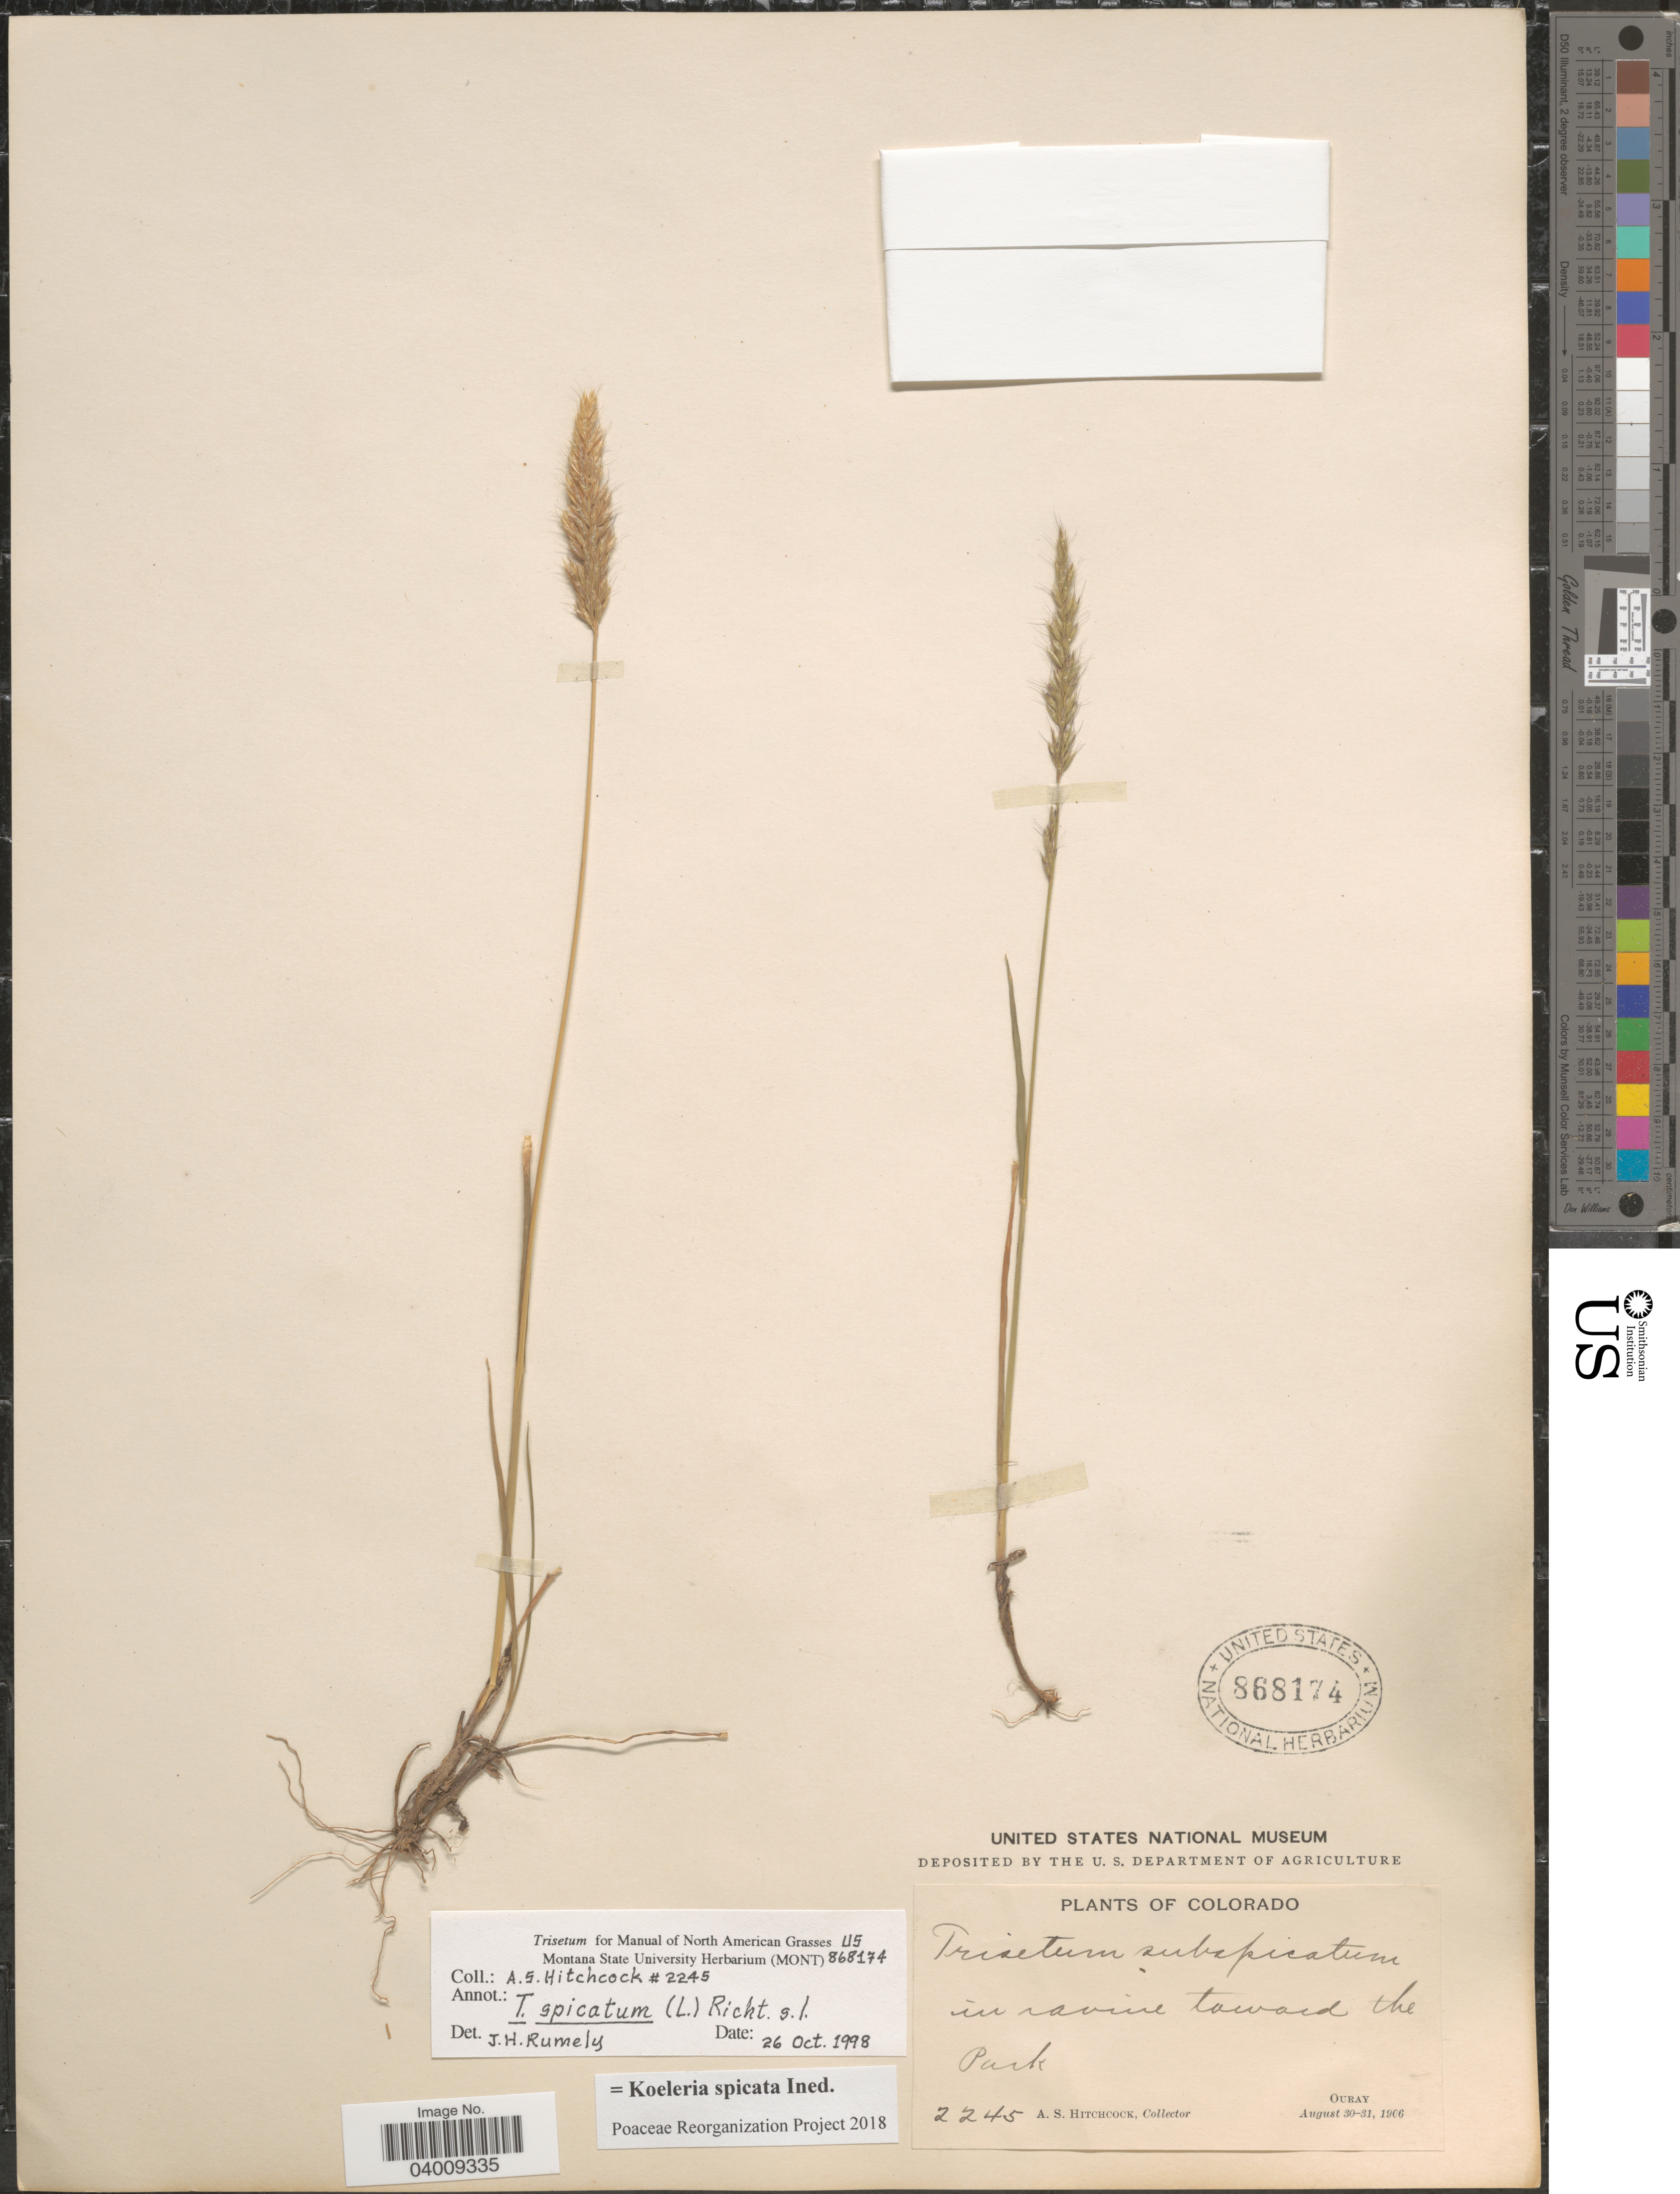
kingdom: Plantae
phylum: Tracheophyta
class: Liliopsida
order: Poales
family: Poaceae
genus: Koeleria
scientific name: Koeleria spicata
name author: (L.) Barberá et al.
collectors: A. S. Hitchcock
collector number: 2245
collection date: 1906-08-30/1906-08-31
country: United States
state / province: Colorado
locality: In ravine toward the Park. Ouray.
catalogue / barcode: US 868174